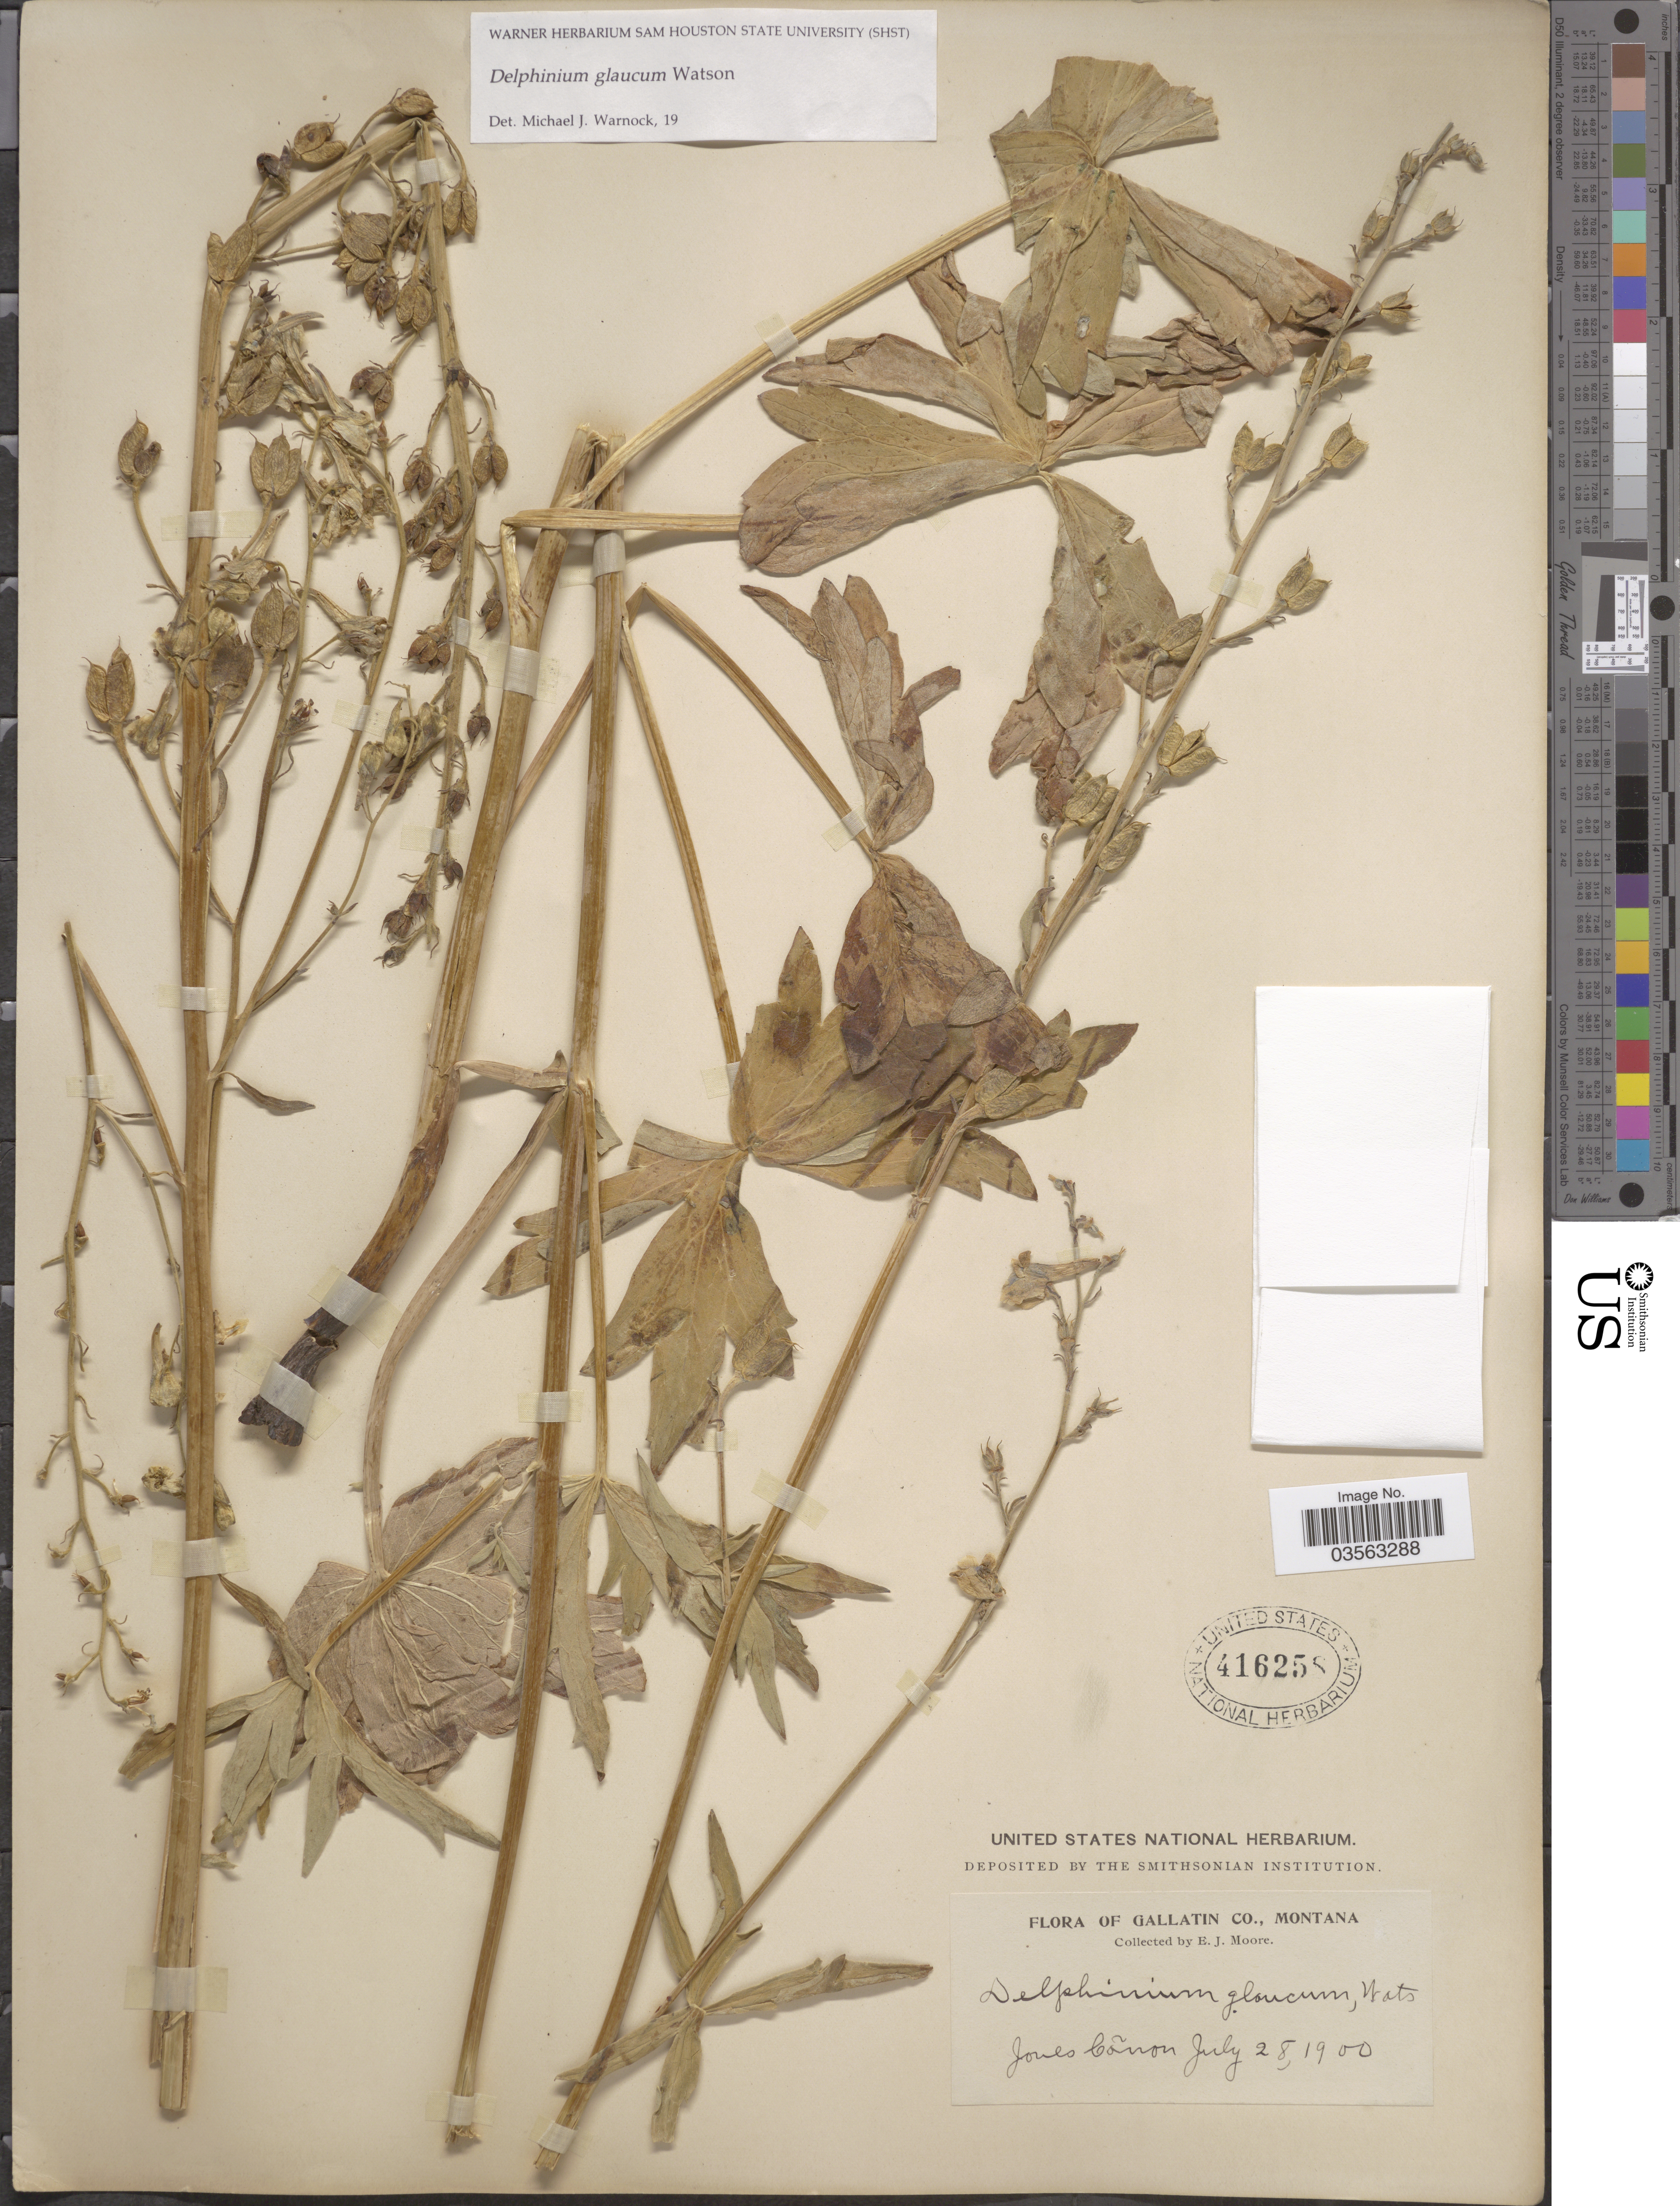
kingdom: Plantae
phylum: Tracheophyta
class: Magnoliopsida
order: Ranunculales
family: Ranunculaceae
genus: Delphinium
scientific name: Delphinium glaucum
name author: S. Watson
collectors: E. Moore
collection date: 1900-07-28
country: United States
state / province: Montana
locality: Gallatin Co. Jones Cañon.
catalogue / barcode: US 416258